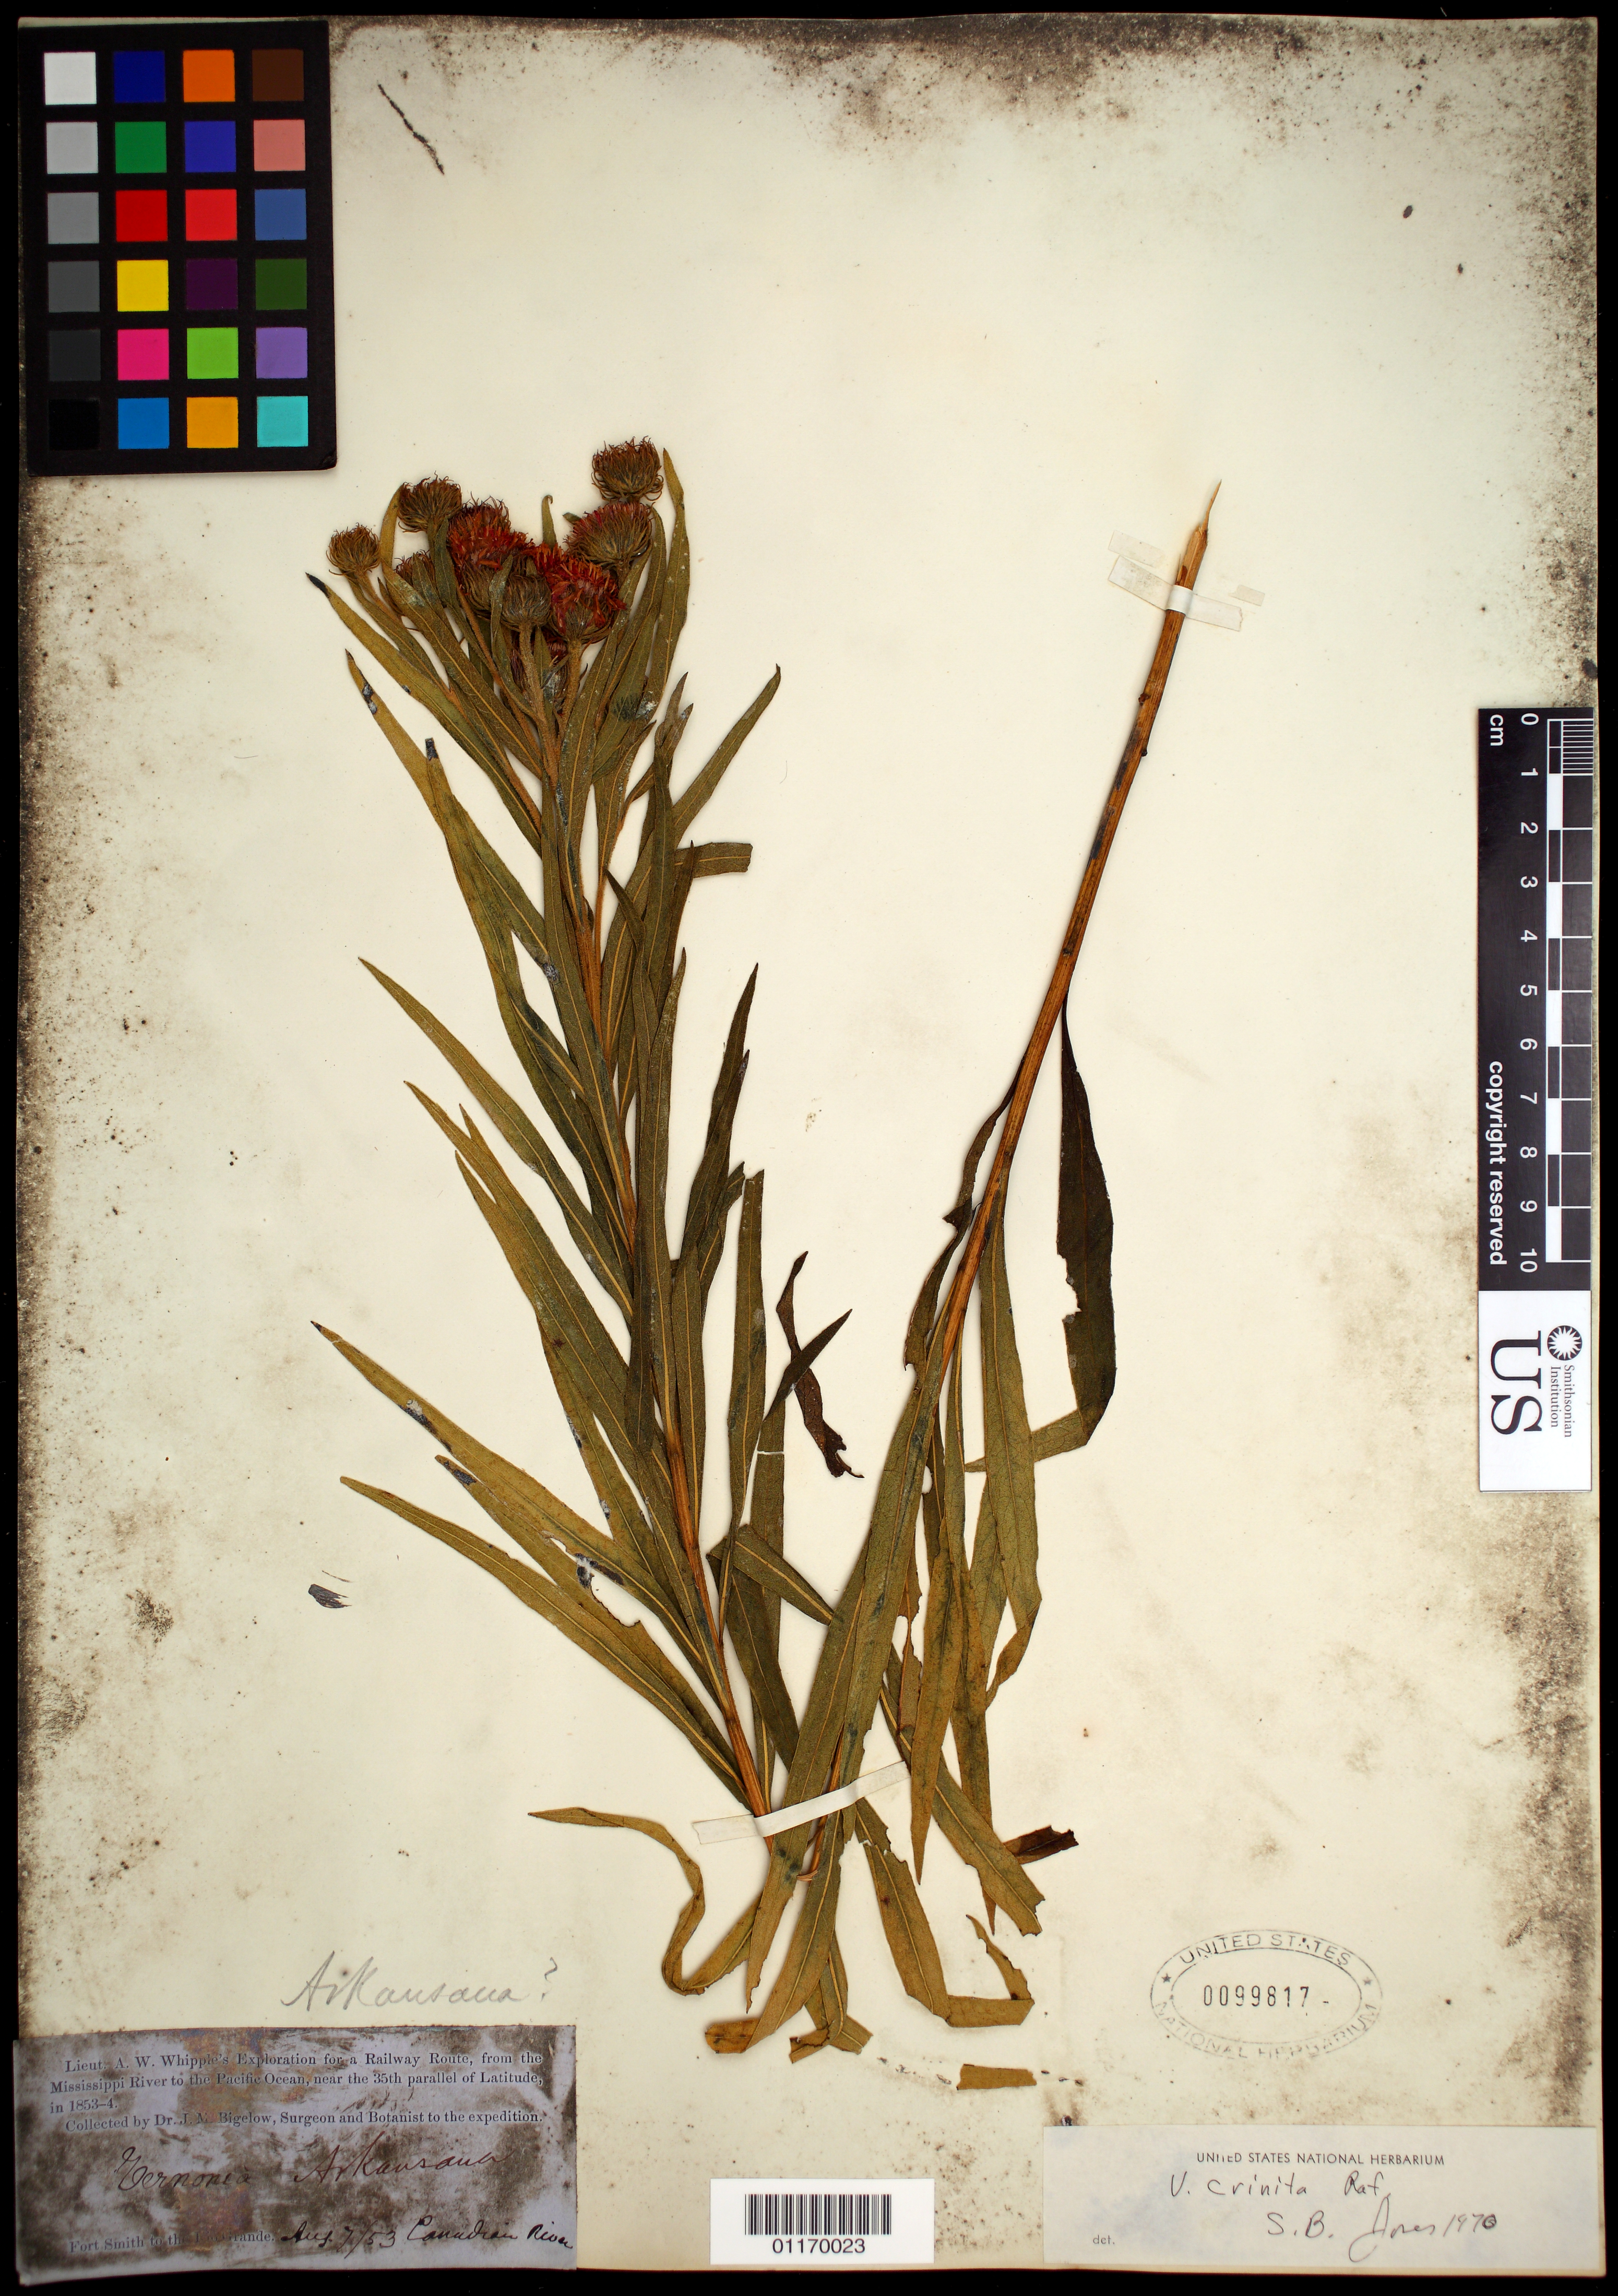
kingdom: Plantae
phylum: Tracheophyta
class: Magnoliopsida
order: Asterales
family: Asteraceae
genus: Vernonia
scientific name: Vernonia arkansana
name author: DC.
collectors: J. M. Bigelow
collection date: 1853-08-07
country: United States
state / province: Oklahoma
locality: Canadian River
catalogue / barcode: US 99817